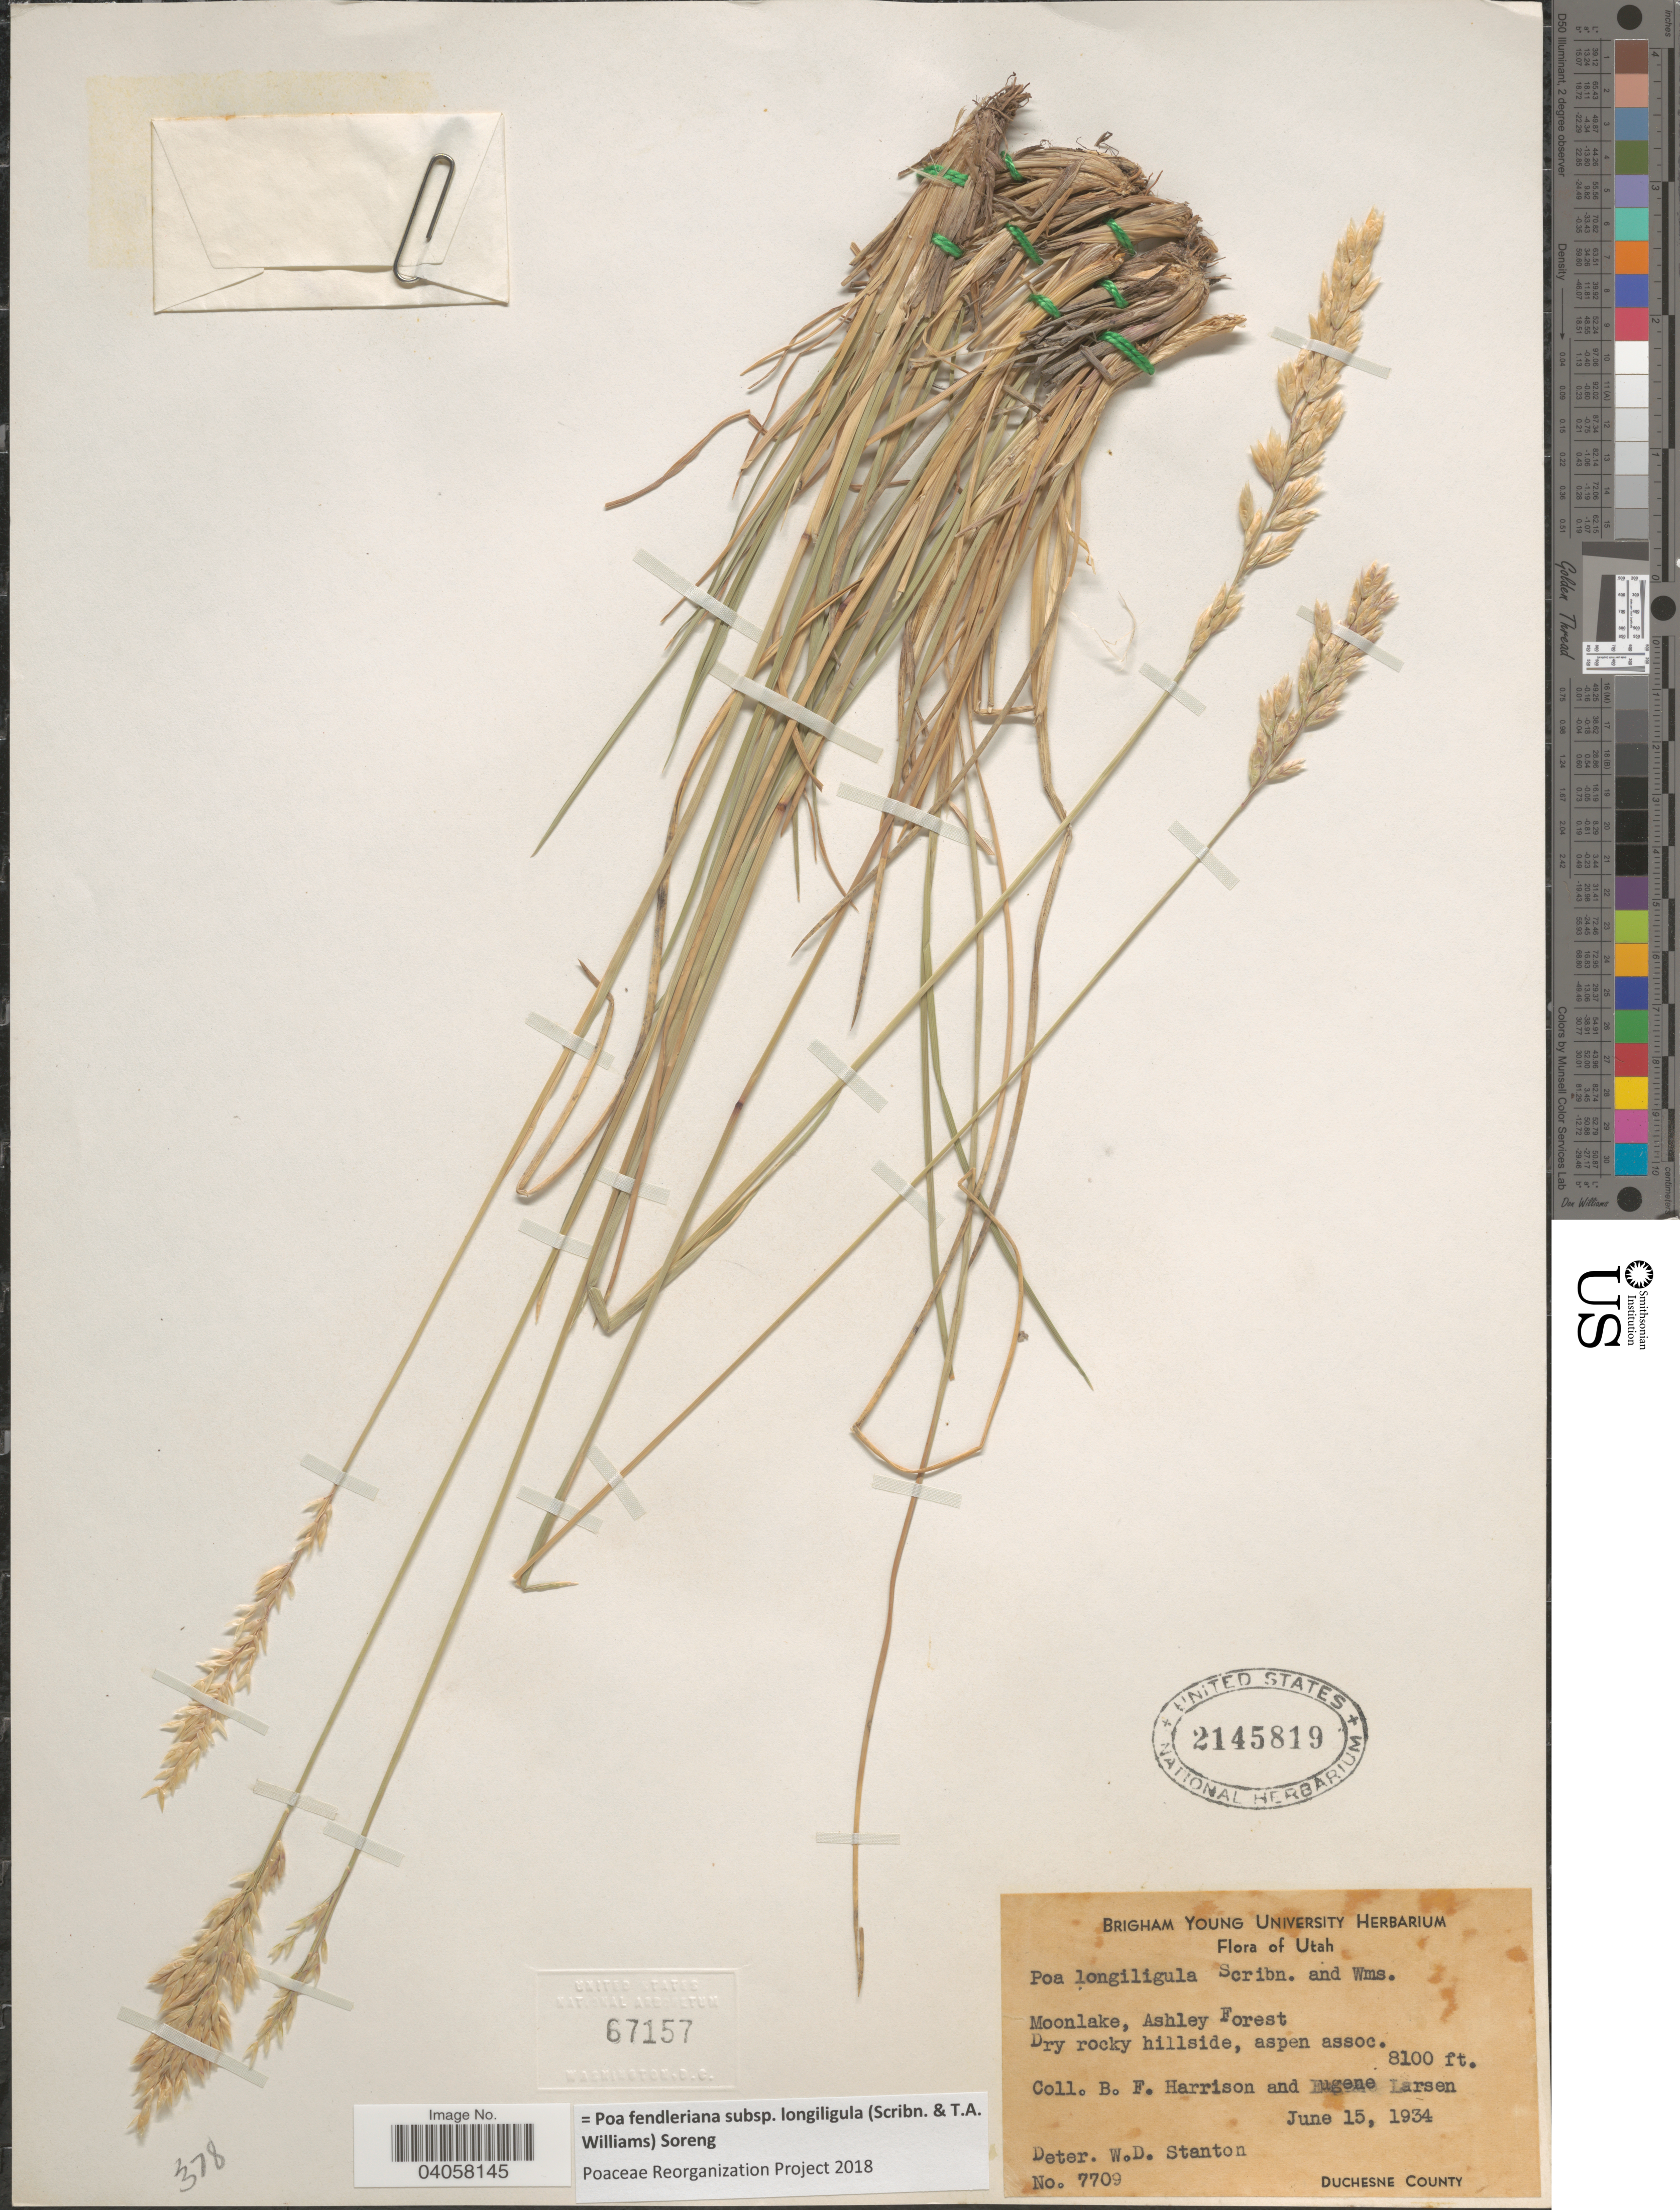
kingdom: Plantae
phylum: Tracheophyta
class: Liliopsida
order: Poales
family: Poaceae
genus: Poa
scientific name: Poa fendleriana subsp. longiligula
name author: (Scribn. & T.A. Williams) Soreng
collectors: B. F. Harrison & E. Larsen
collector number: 7709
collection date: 1934-06-15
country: United States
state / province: Utah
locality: Moonlake, Ashley Forest. Duchesne County.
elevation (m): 2469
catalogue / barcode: US 2145819